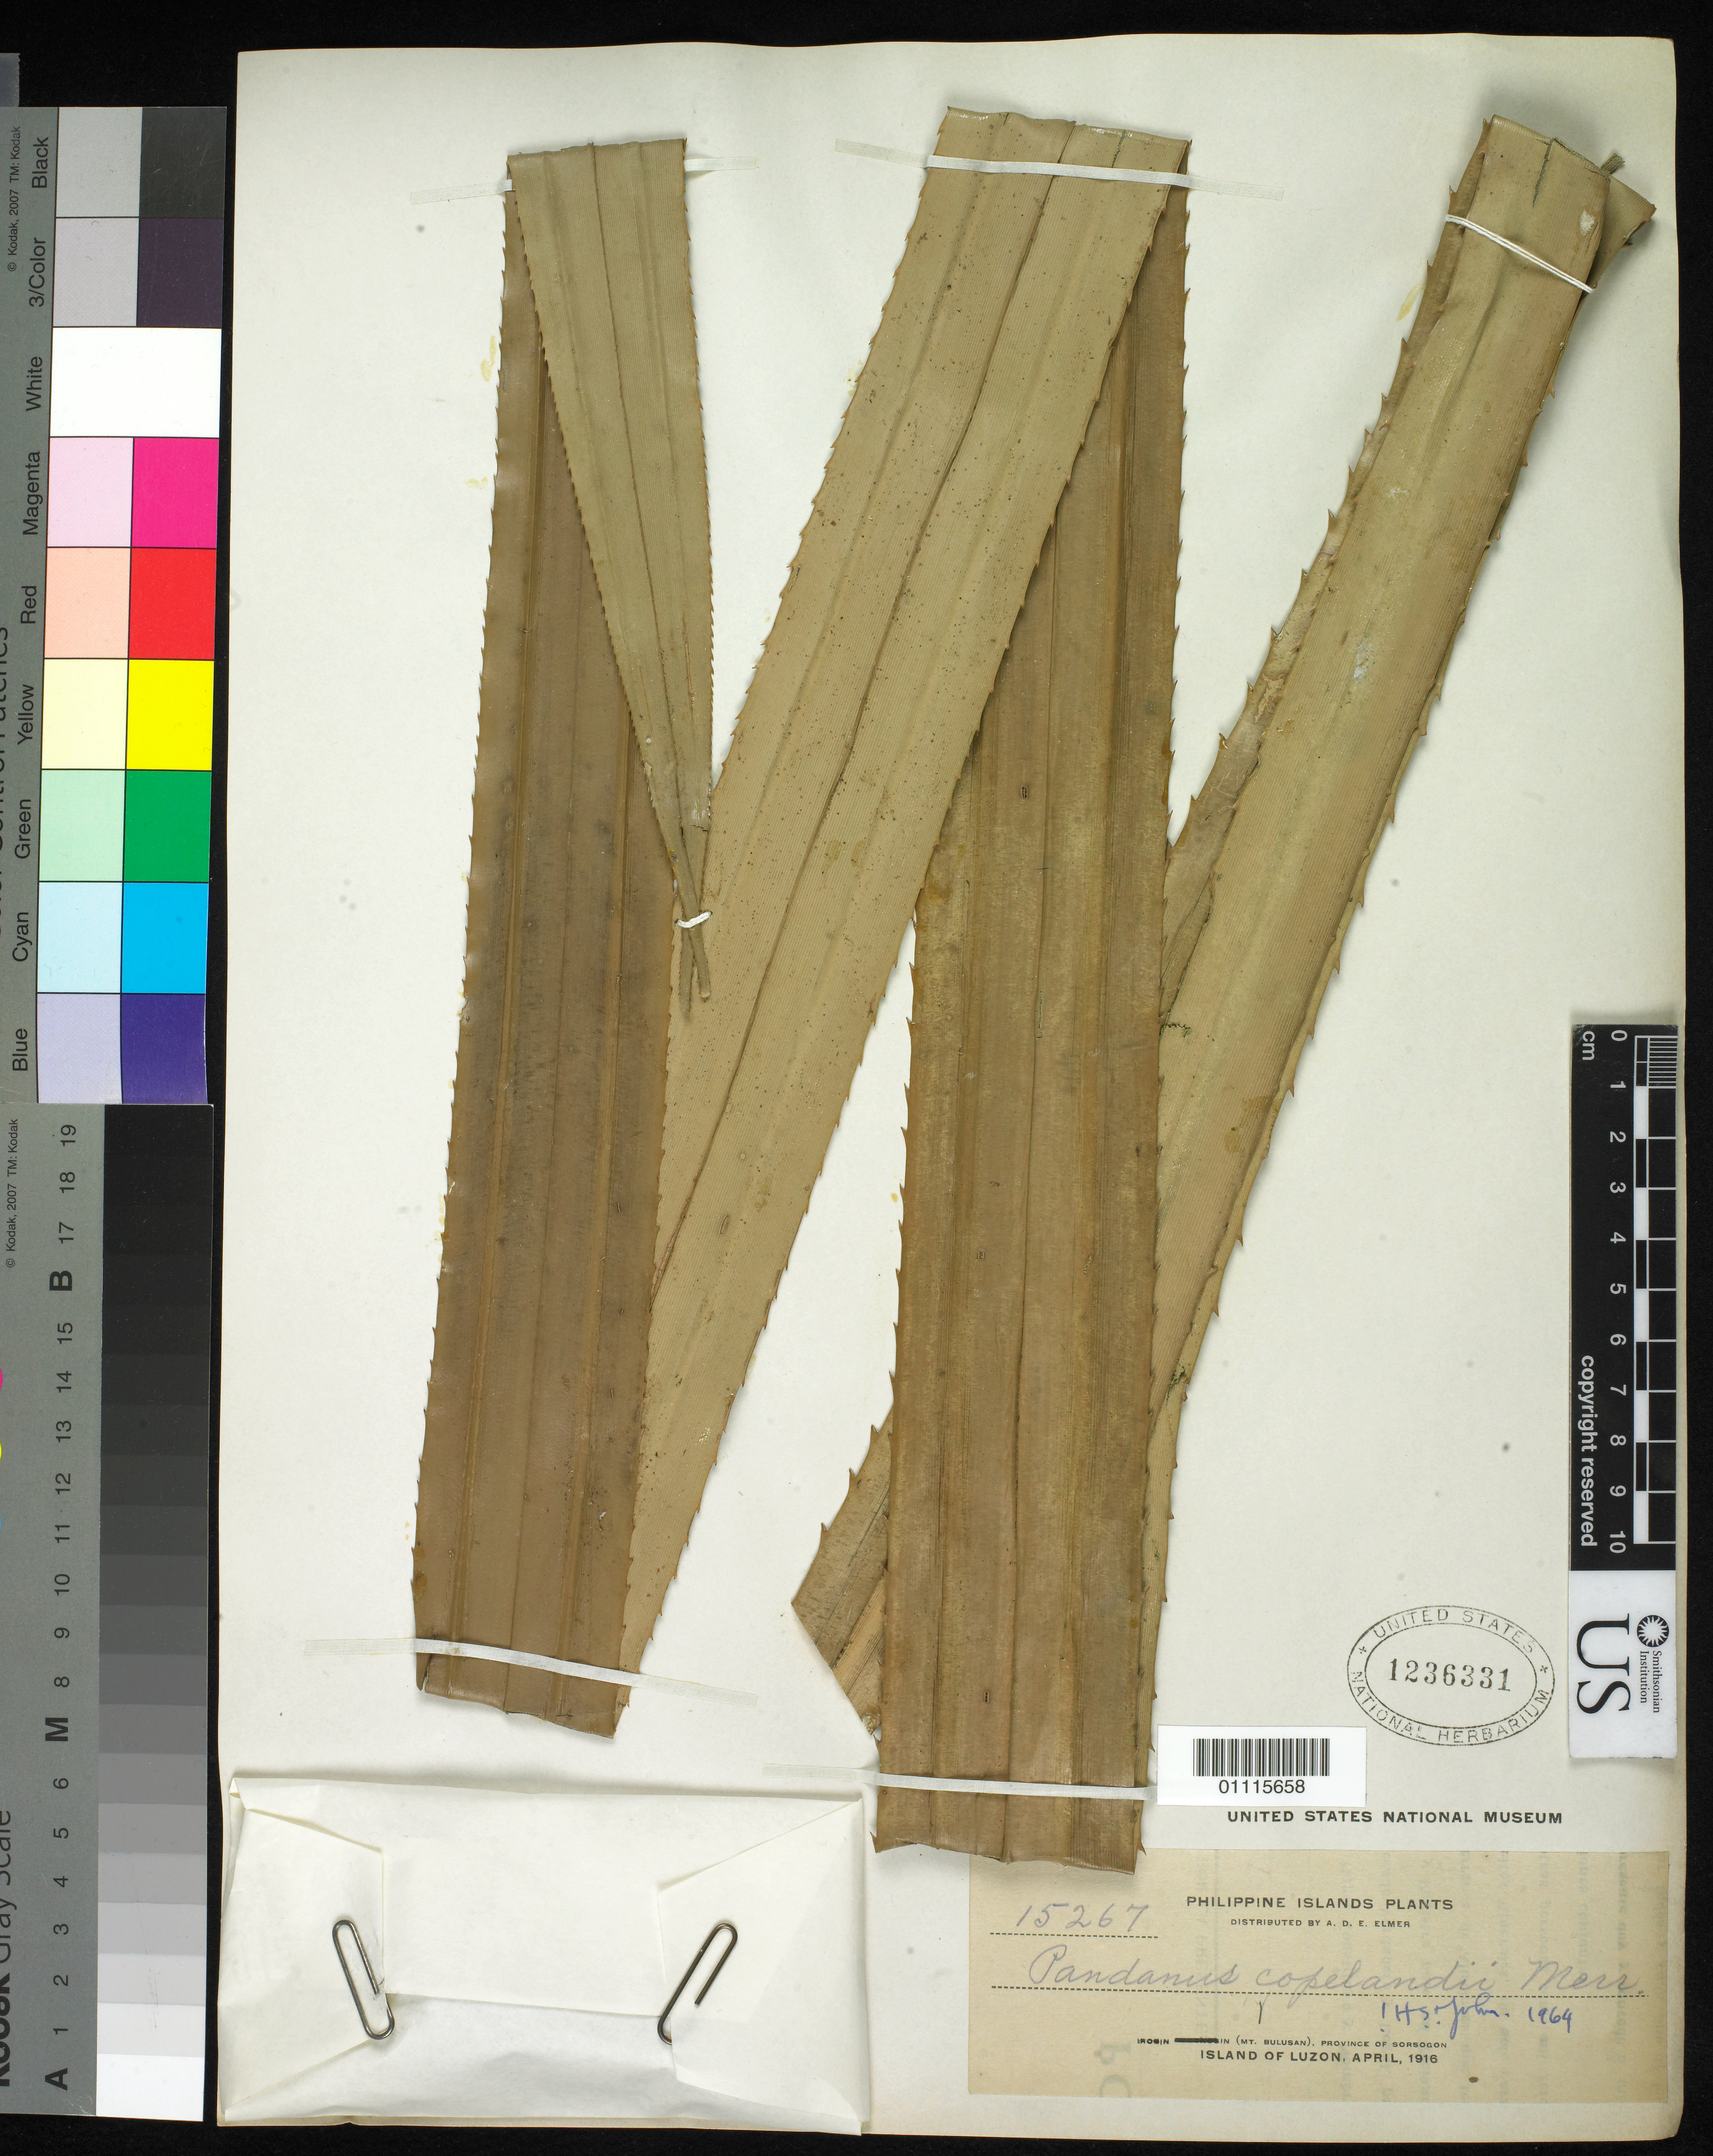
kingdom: Plantae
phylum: Tracheophyta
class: Liliopsida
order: Pandanales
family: Pandanaceae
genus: Pandanus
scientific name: Pandanus copelandii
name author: Merr.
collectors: A. D. E. Elmer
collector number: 15267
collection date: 1916-04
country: Philippines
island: Luzon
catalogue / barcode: US 1236331